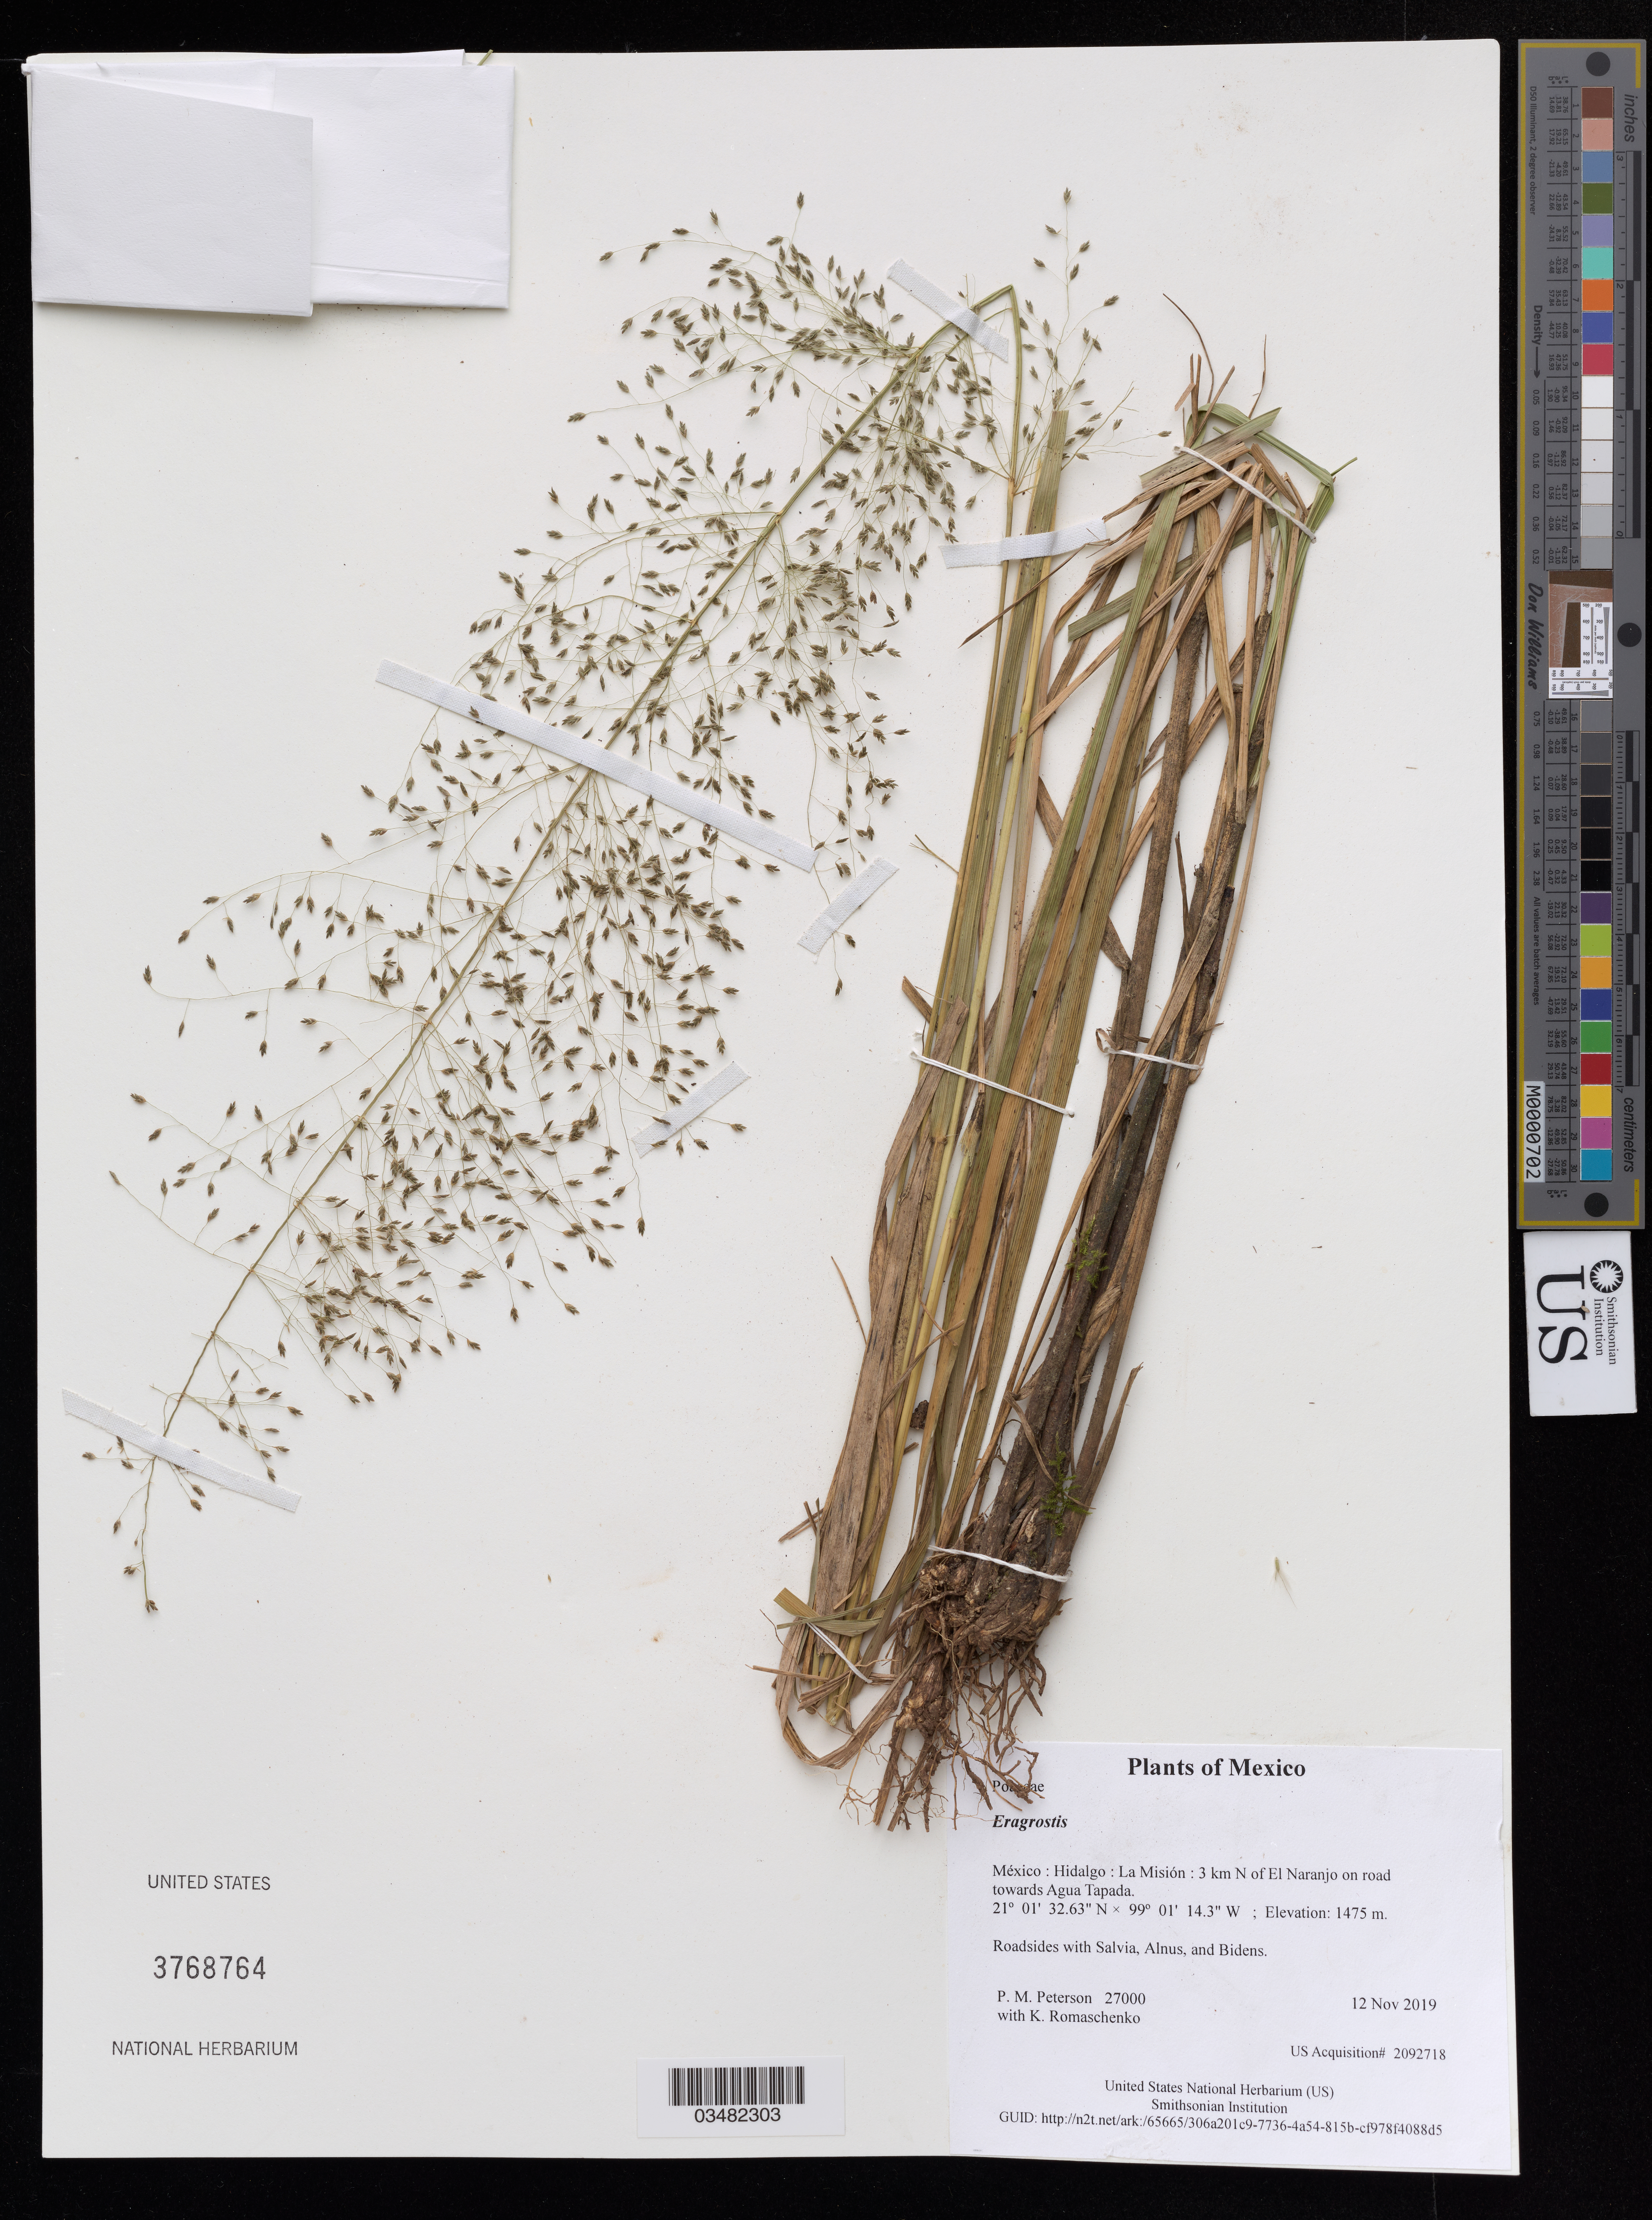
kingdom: Plantae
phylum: Tracheophyta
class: Liliopsida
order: Poales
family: Poaceae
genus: Eragrostis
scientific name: Eragrostis sp.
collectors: P. M. Peterson & K. Romaschenko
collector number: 27000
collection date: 2019-11-12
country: México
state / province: Hidalgo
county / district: La Misión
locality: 3 km N of El Naranjo on road towards Agua Tapada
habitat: Roadsides with Salvia, Alnus, and Bidens.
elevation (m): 1475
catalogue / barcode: US 3768764